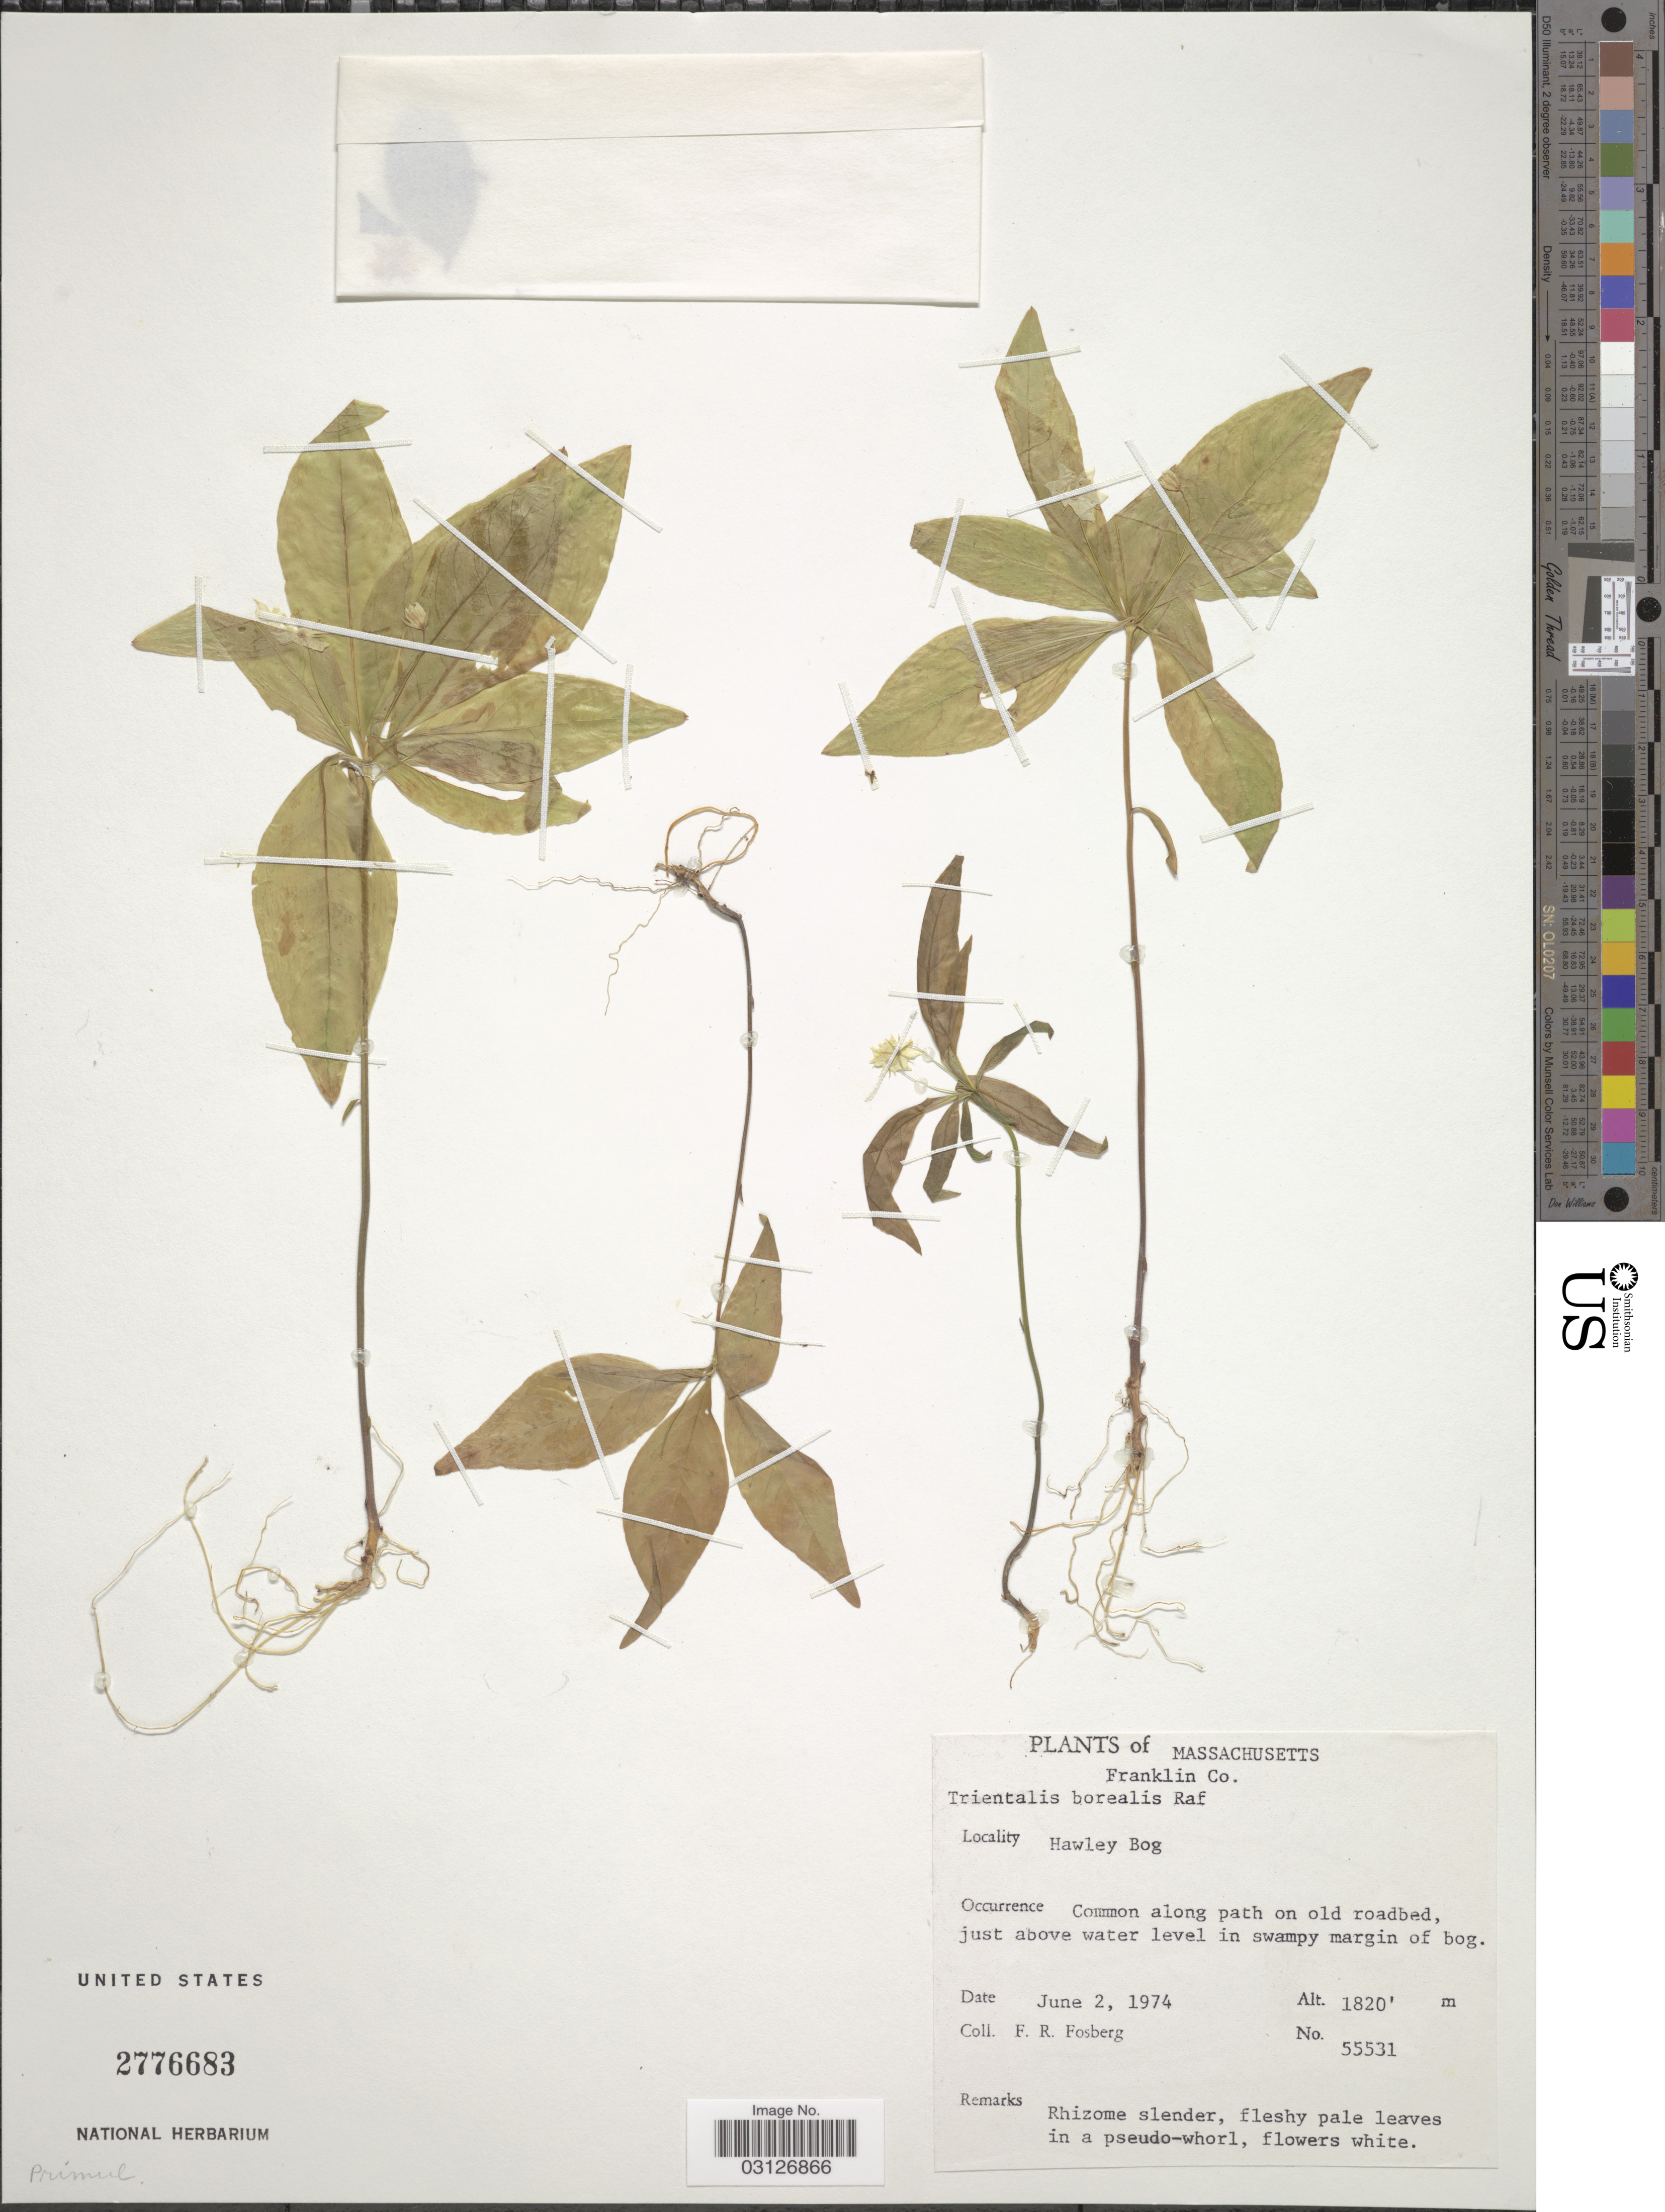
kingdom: Plantae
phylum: Tracheophyta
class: Magnoliopsida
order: Ericales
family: Primulaceae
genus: Trientalis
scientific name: Trientalis borealis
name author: Raf.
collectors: F. R. Fosberg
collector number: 55531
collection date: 1974-06-02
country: United States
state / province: Massachusetts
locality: Franklin Co., Hawley Bog. Common along path on old roadbed, just above water level in swampy margin of bog.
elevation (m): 555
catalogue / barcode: US 2776683